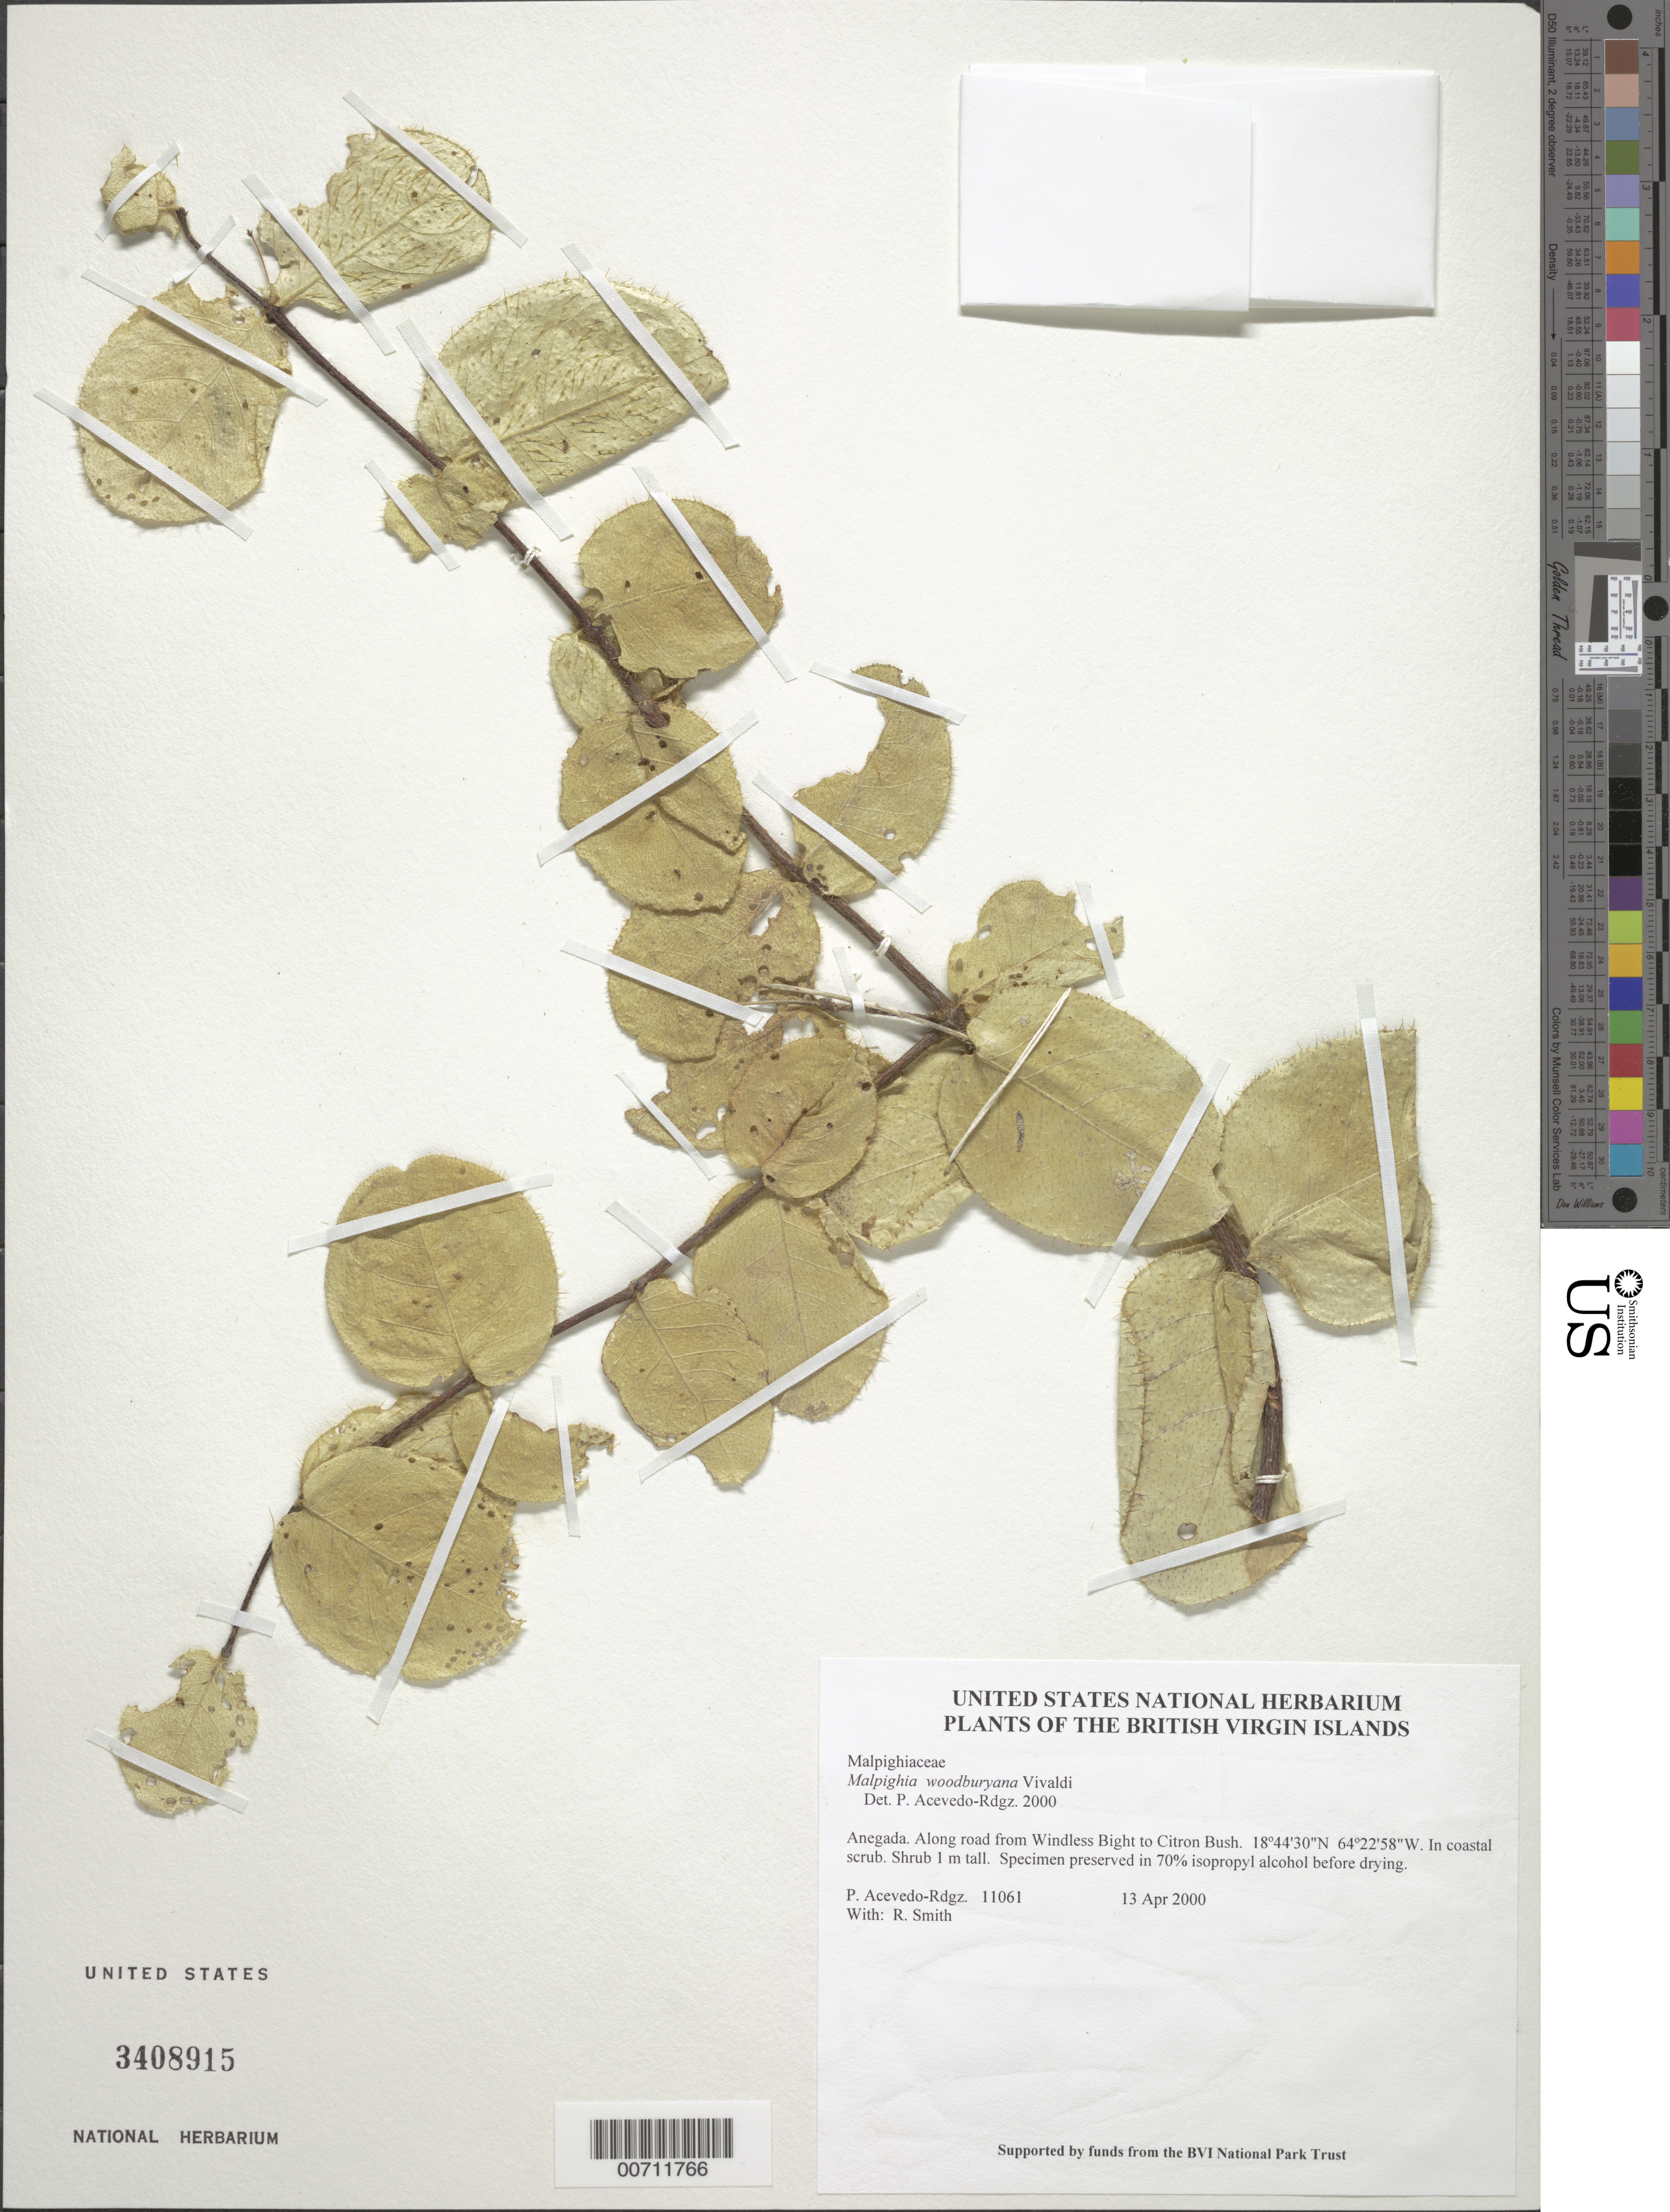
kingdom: Plantae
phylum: Tracheophyta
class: Magnoliopsida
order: Malpighiales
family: Malpighiaceae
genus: Malpighia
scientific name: Malpighia woodburyana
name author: Vivaldi ex Acev.-Rodr.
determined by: Acevedo-Rodríguez, P., (BOT), Smithsonian Institution - National Museum of Natural History (UNITED STATES)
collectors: P. Acevedo-Rodr. & R. Smith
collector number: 11061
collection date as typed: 13 Apr 2000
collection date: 2000-04-13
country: British Virgin Islands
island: Anegada I.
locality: Along road from Windless Bight to Citron Bush.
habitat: In coastal scrub.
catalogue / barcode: US 3408915